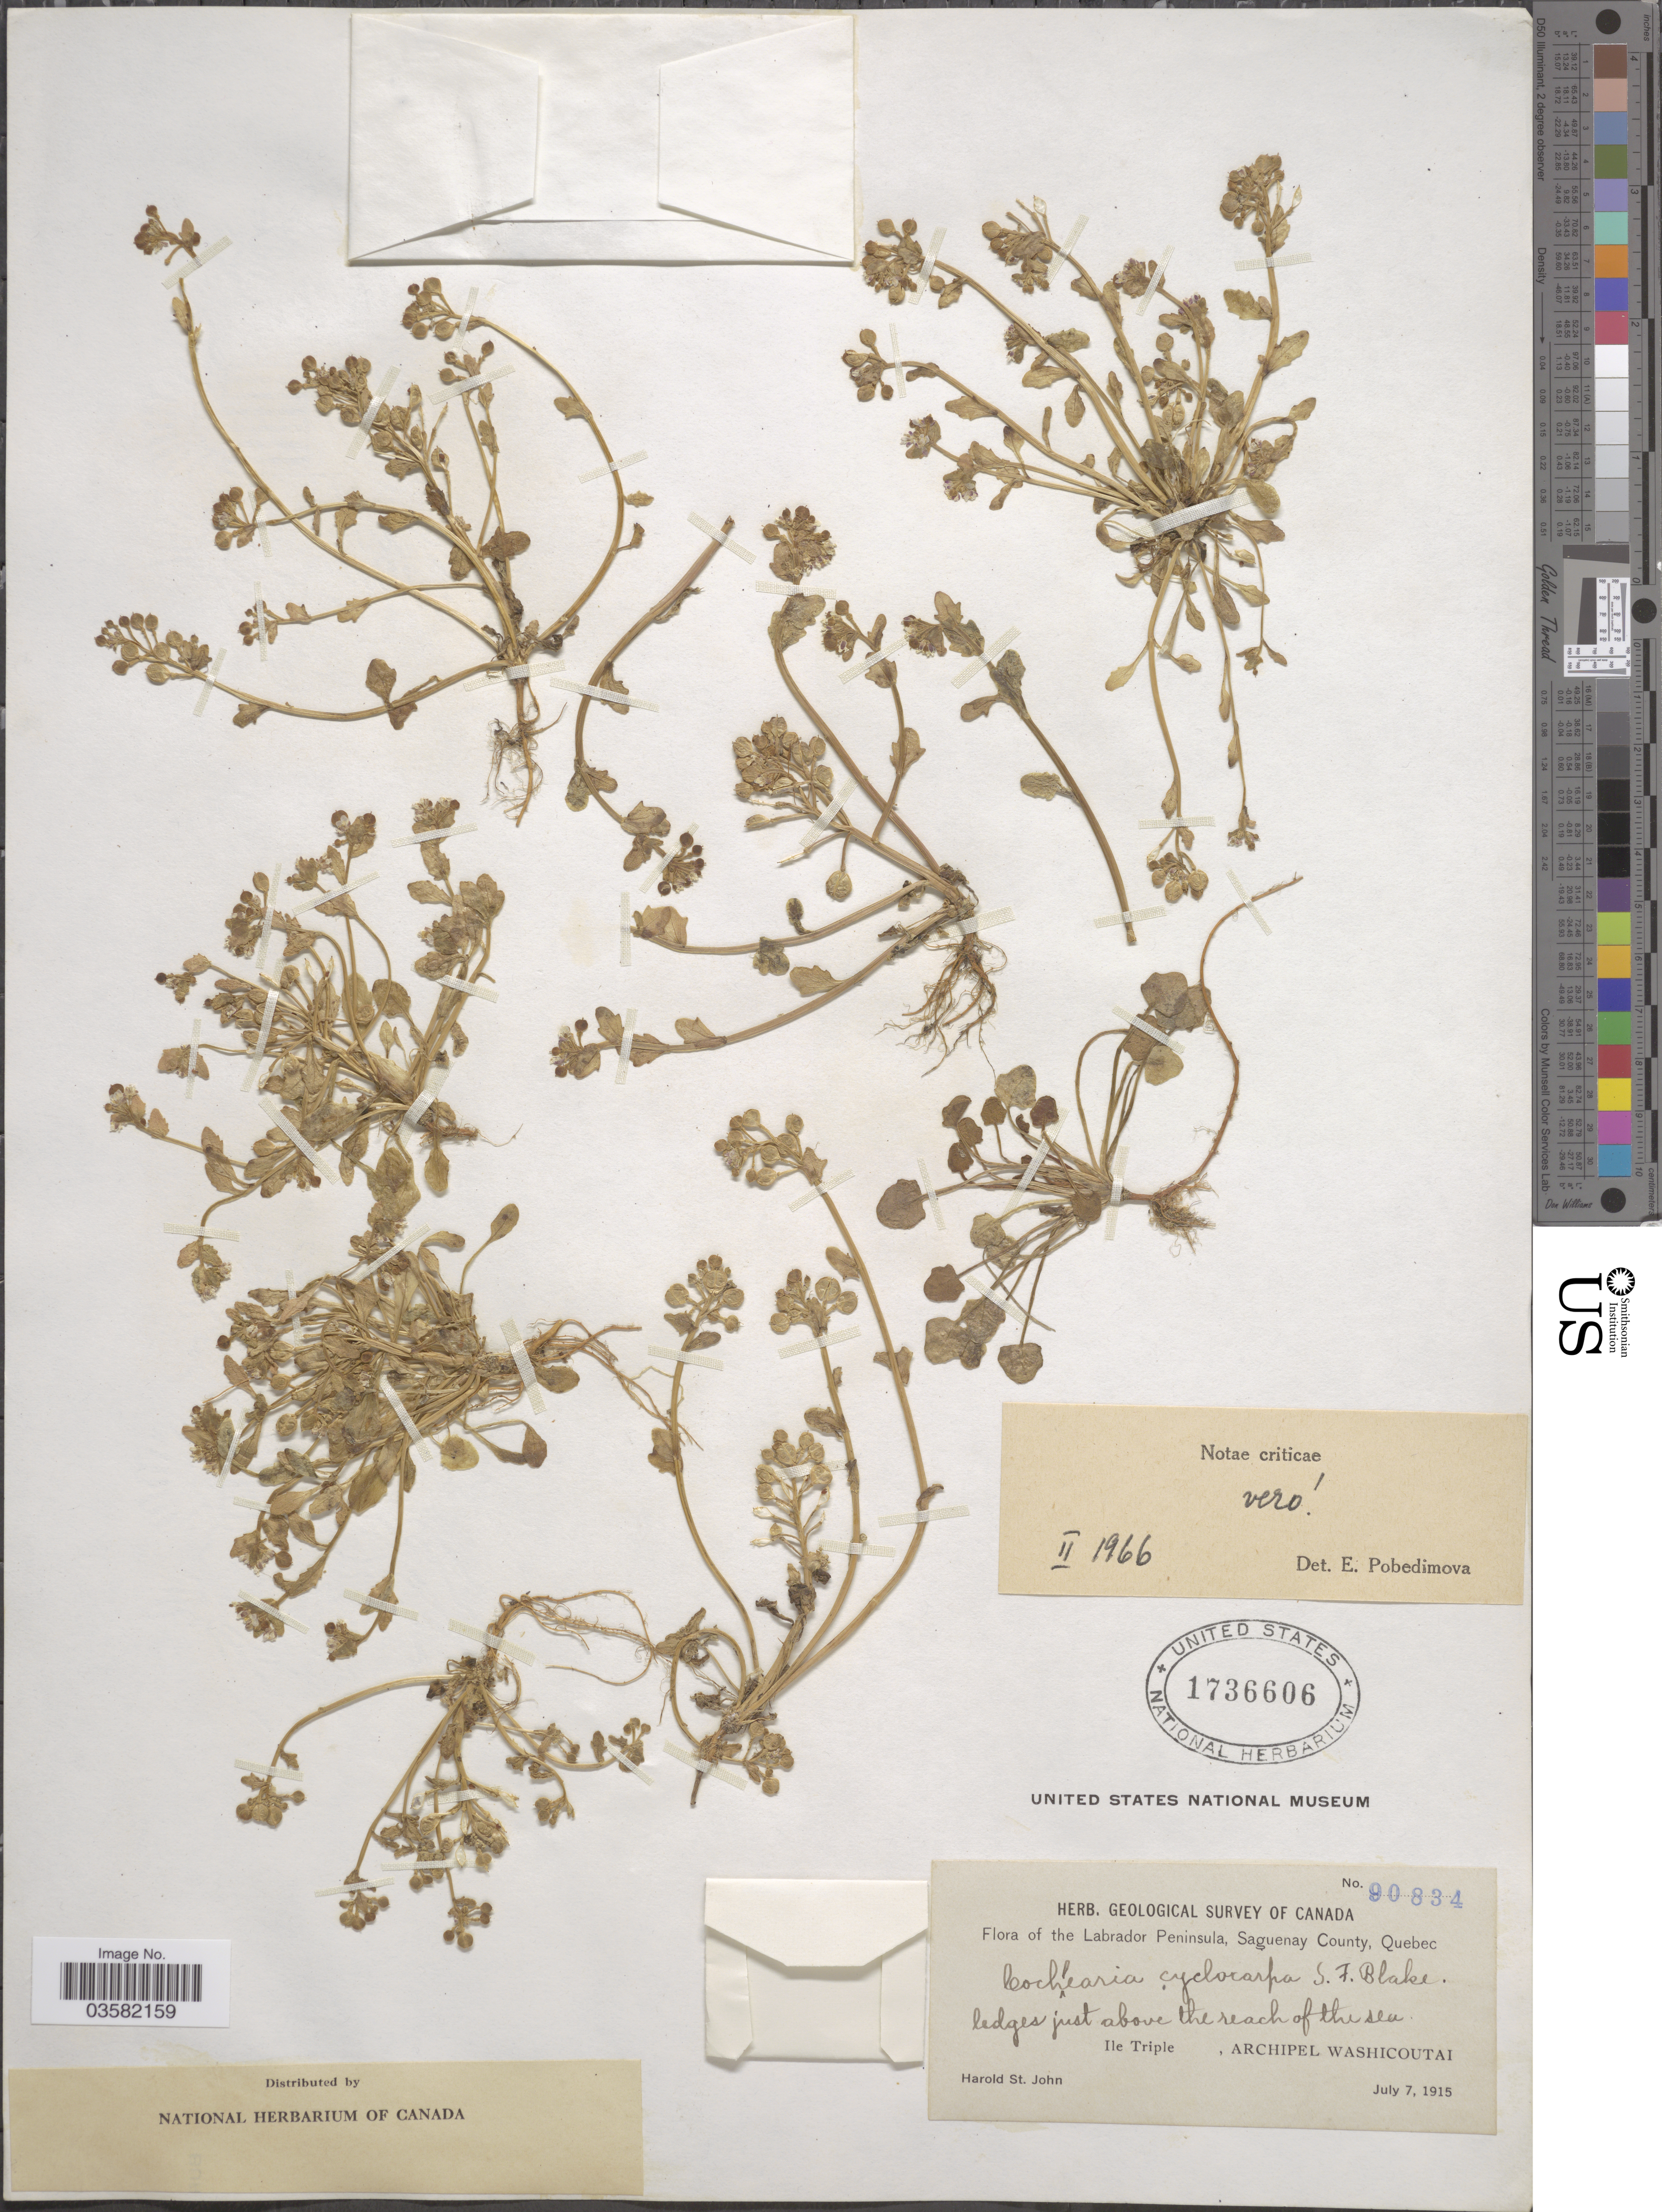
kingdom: Plantae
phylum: Tracheophyta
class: Magnoliopsida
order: Brassicales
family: Brassicaceae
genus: Cochlearia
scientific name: Cochlearia cyclocarpa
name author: S.F. Blake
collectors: H. St. John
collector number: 90834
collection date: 1915-07-07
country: Canada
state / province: Quebec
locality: The Labrador Peninsula, Saguenay County. Ledges just above the reach of the sea. Ile Triple, Archipel Washicoutai.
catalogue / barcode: US 1736606